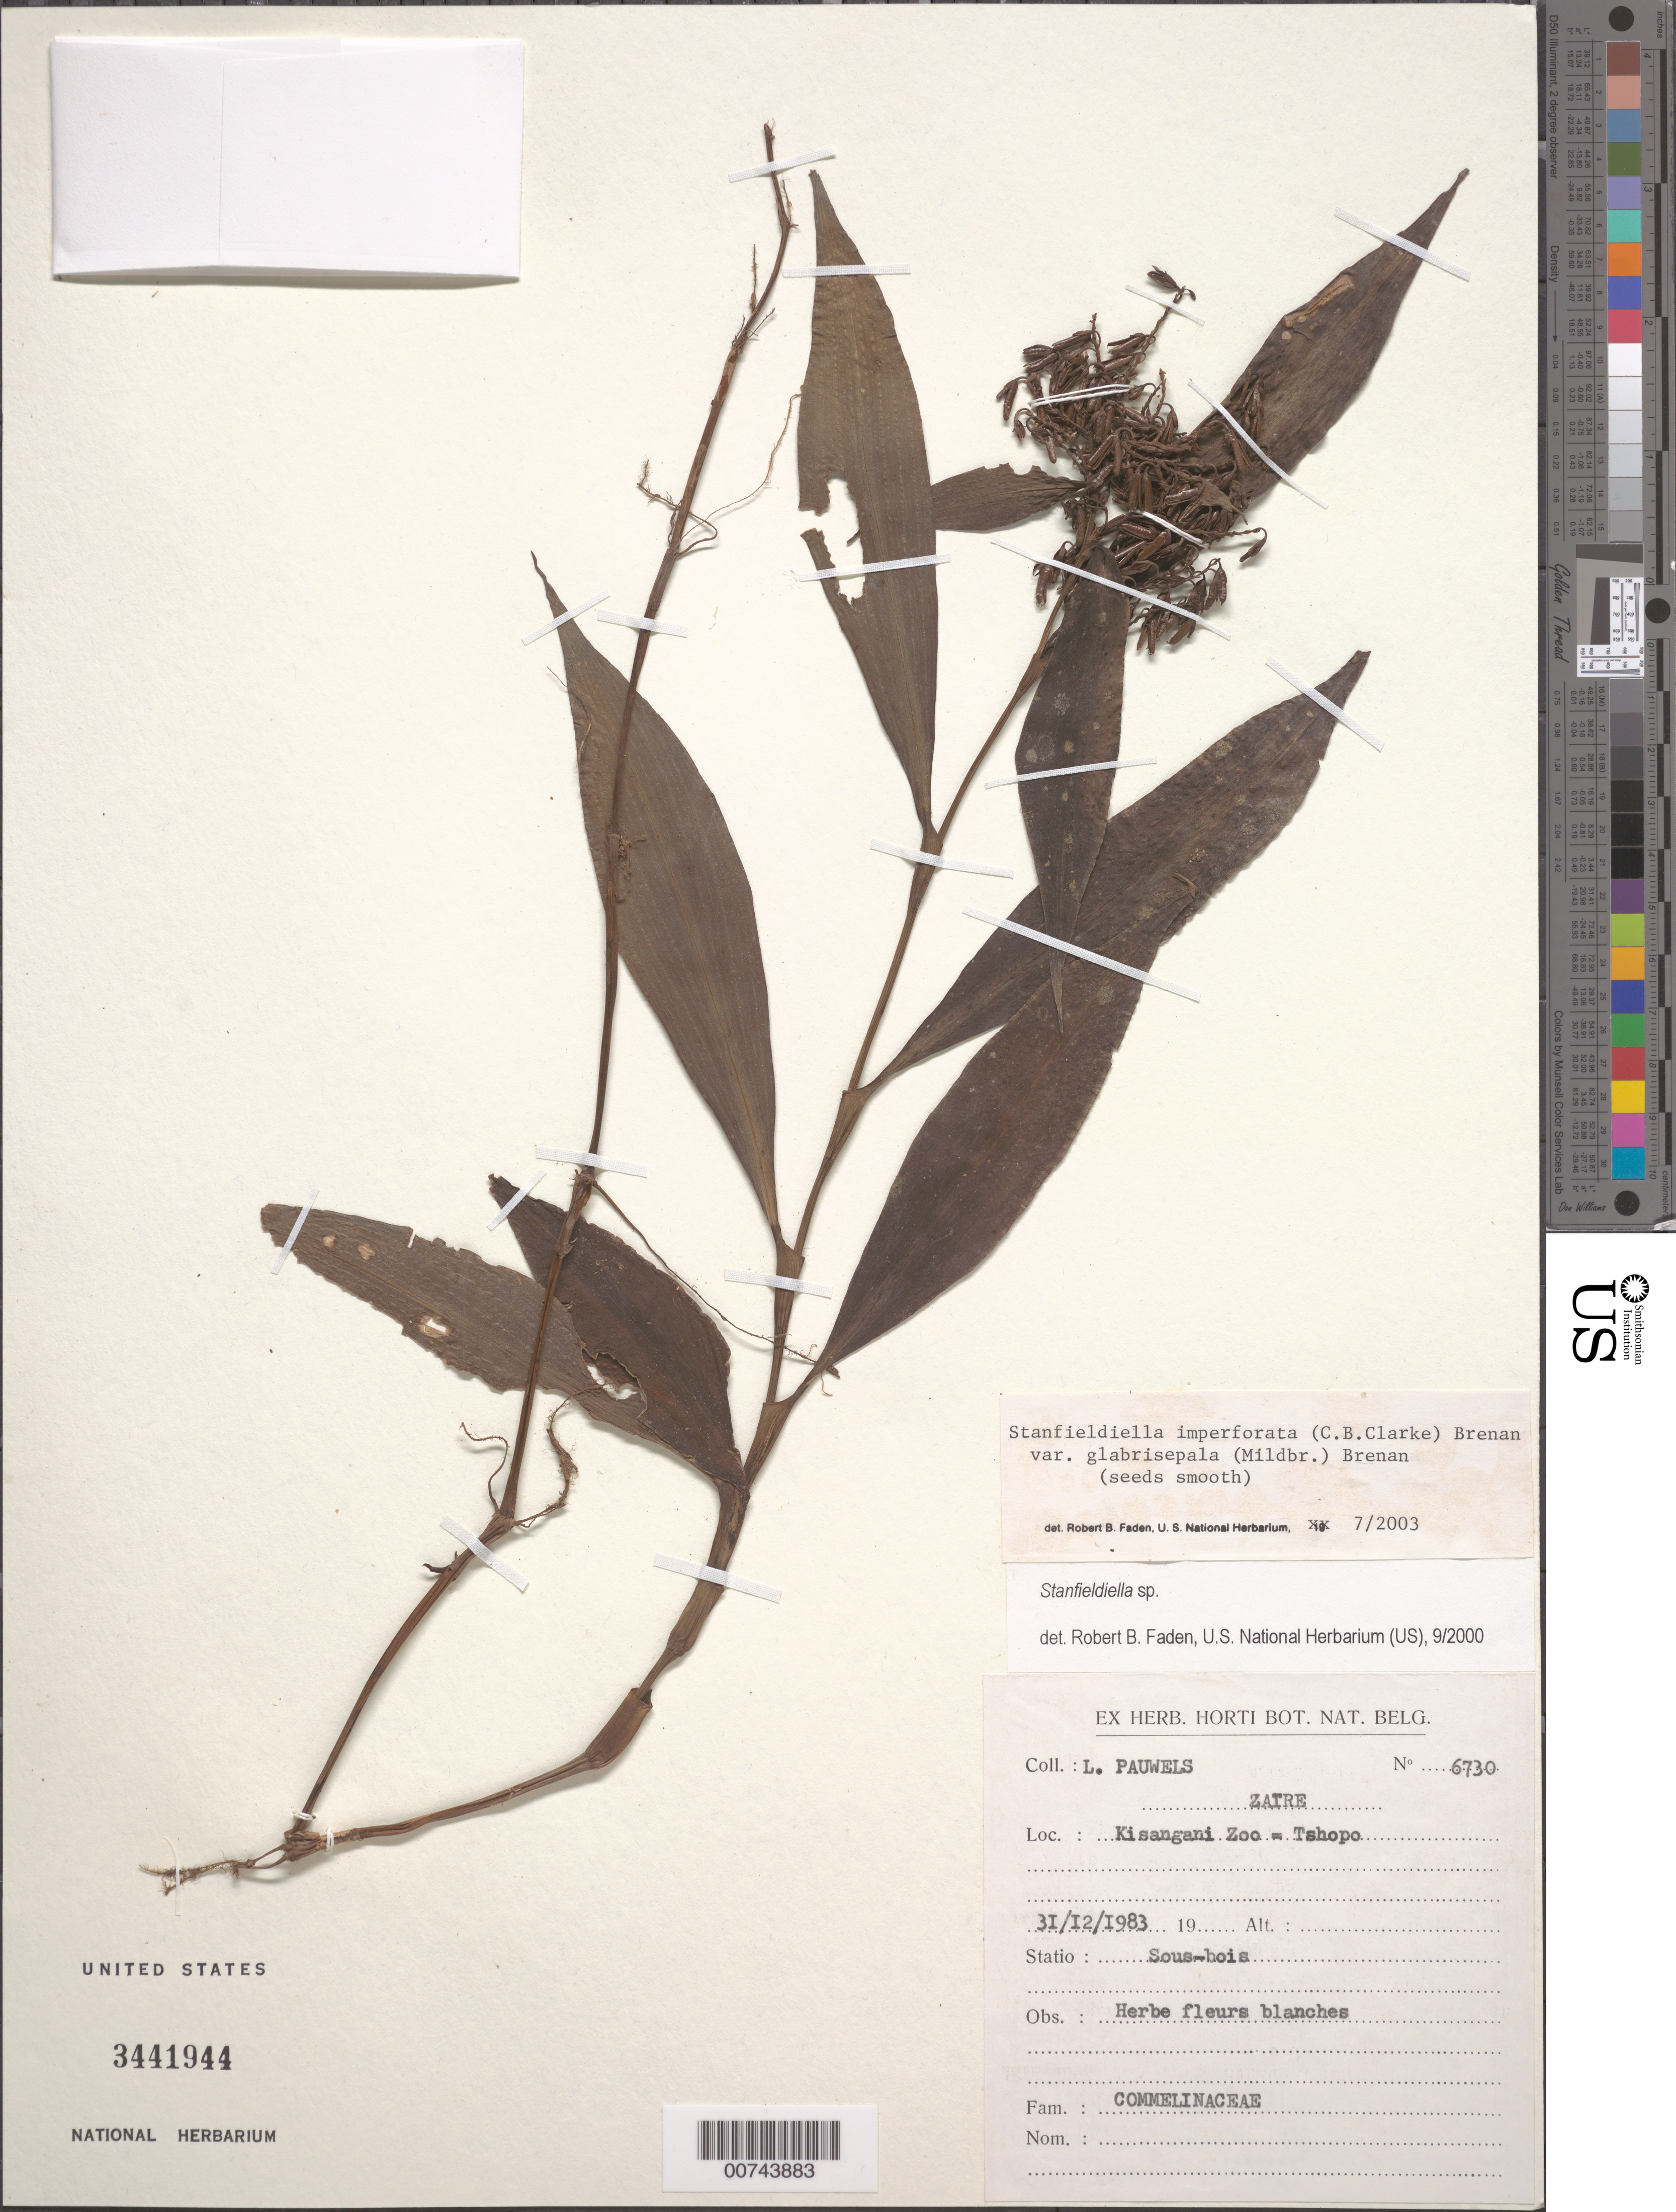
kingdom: Plantae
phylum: Tracheophyta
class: Liliopsida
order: Commelinales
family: Commelinaceae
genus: Stanfieldiella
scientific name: Stanfieldiella imperforata var. glabrisepala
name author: (De Wild.) Brenan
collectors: L. Pauwels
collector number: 6730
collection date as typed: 31 Dec 1983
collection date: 1983-12-31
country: Congo, Democratic Republic of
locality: Kisangani Zoo Tshopo.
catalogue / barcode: US 3441944